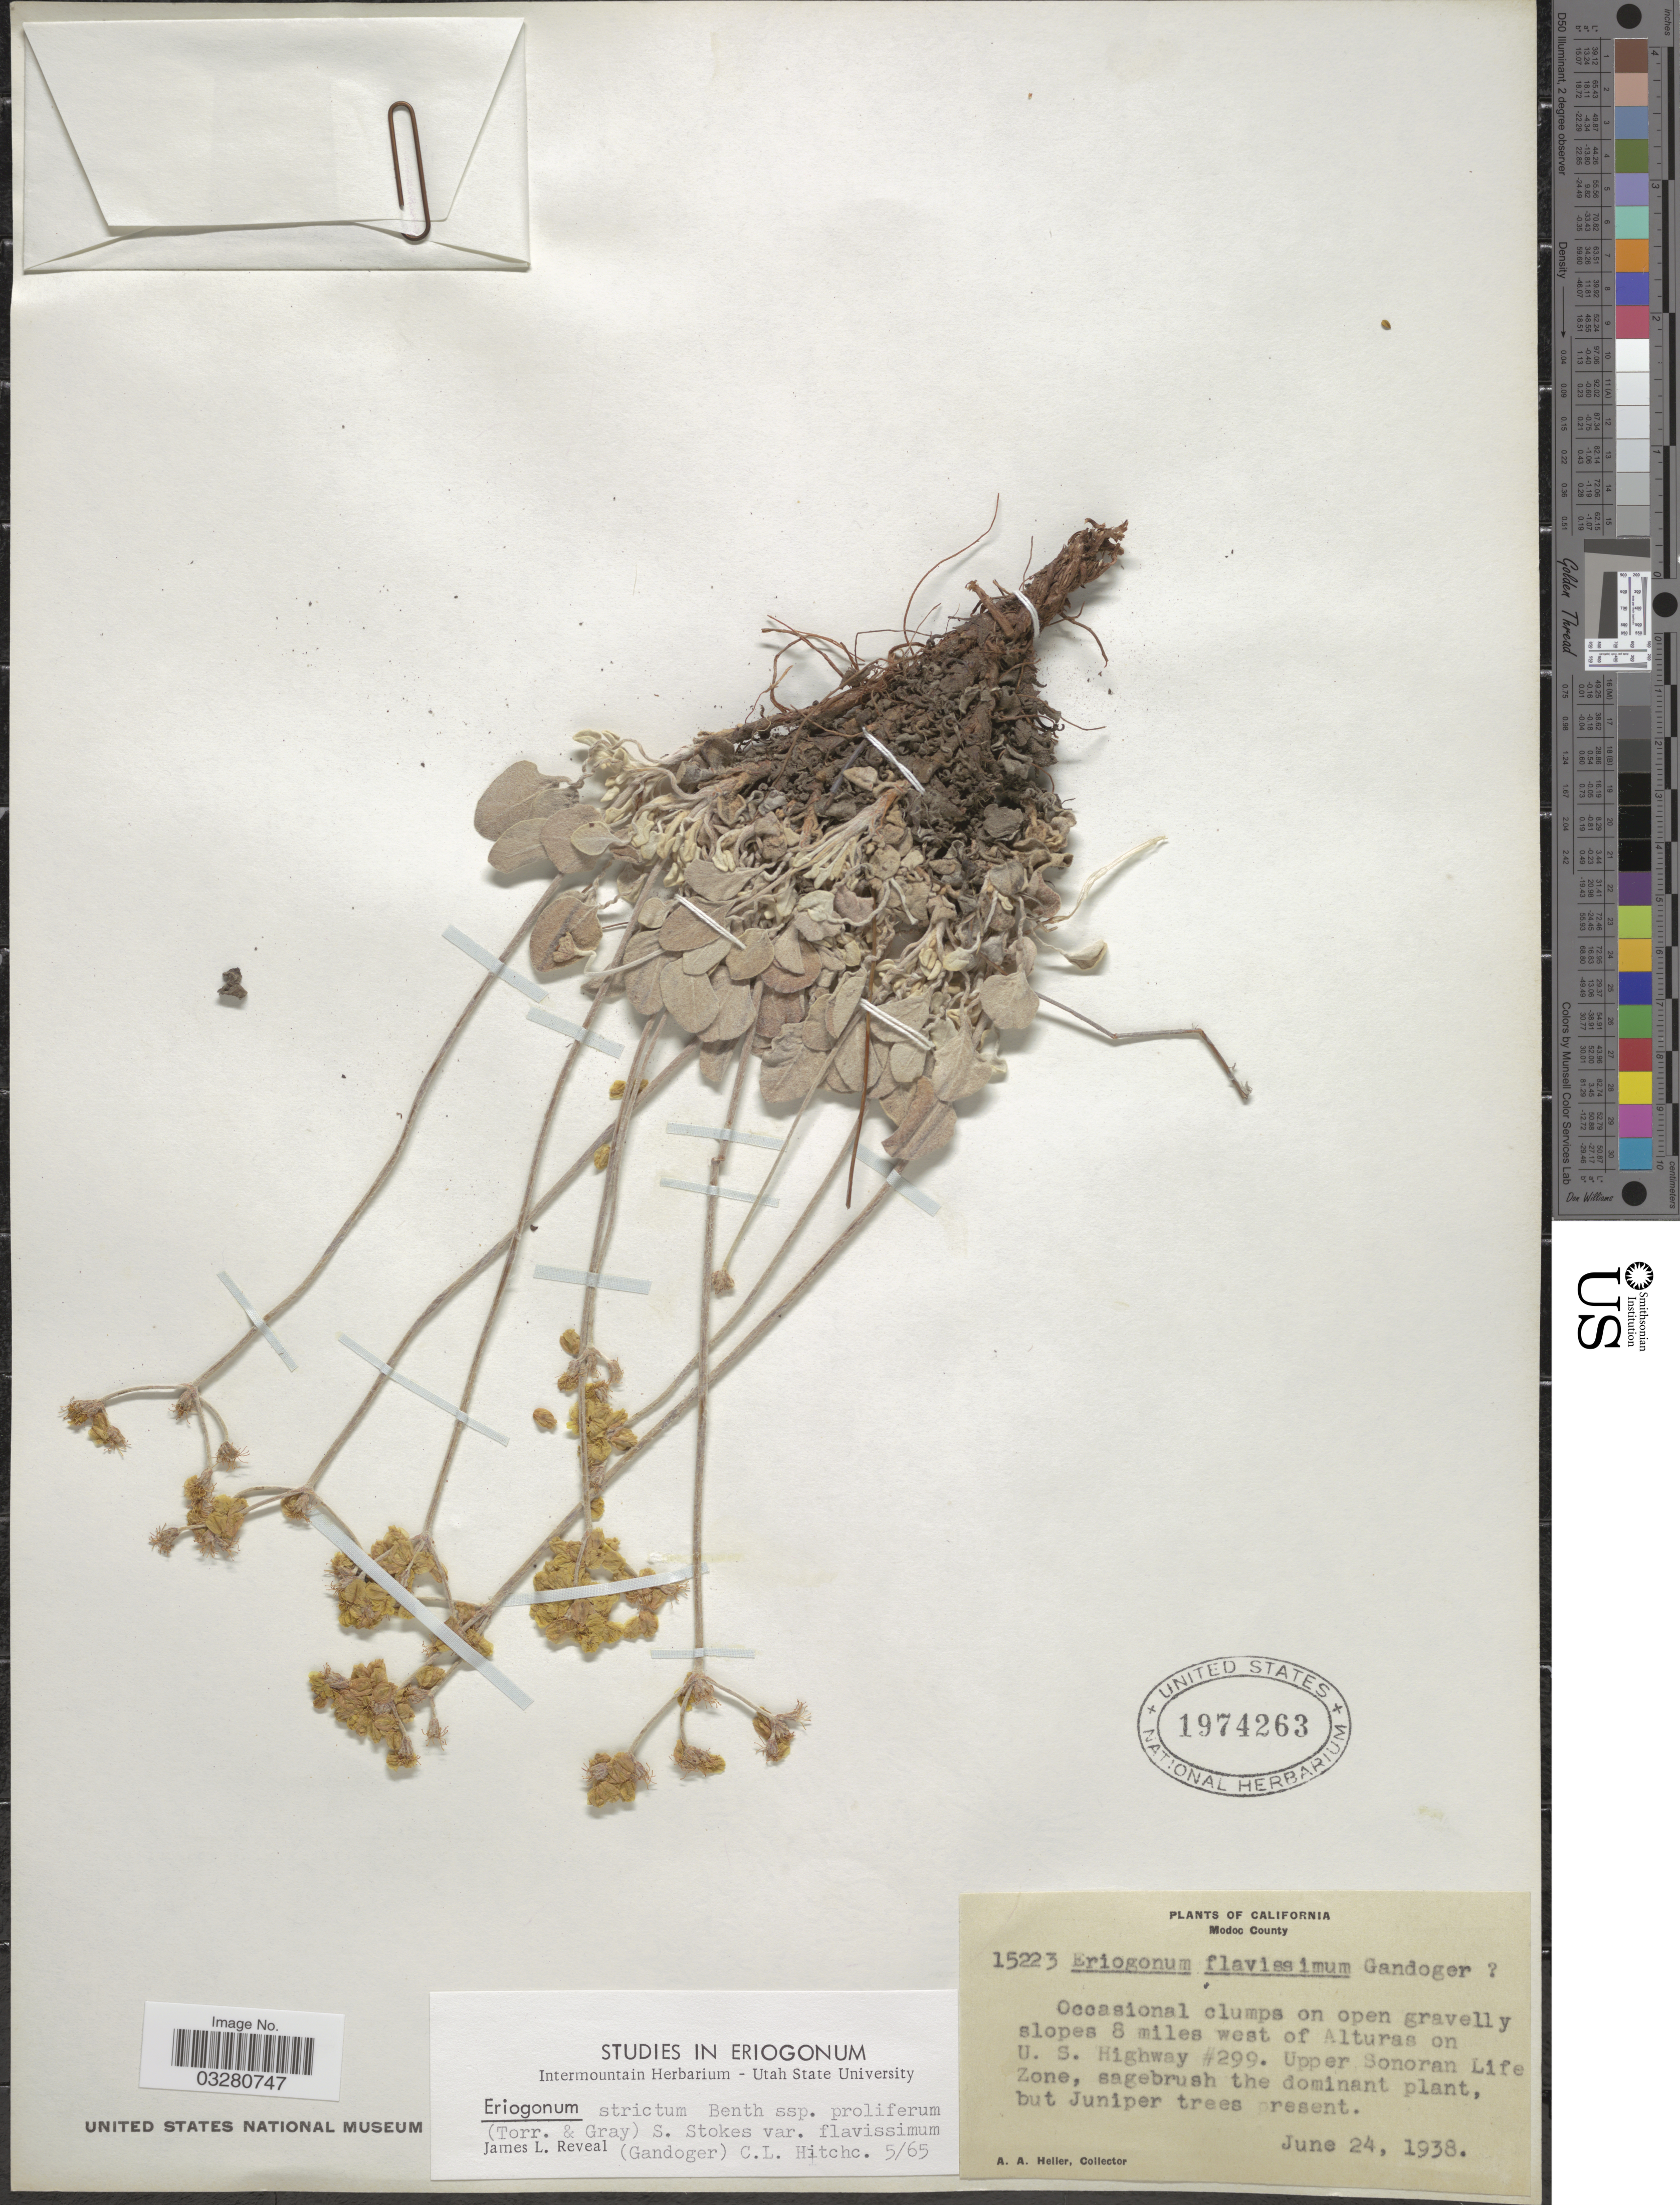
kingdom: Plantae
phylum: Tracheophyta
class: Magnoliopsida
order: Caryophyllales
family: Polygonaceae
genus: Eriogonum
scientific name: Eriogonum strictum subsp. anserinum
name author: (Greene) Munz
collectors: A. A. Heller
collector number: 15223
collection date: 1938-06-24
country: United States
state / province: California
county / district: Modoc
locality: Modoc County. On open gravelly slopes 8 miles west of Altures on U. S. Highway #299. Upper Sonoran Life Zone.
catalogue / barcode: US 1974263